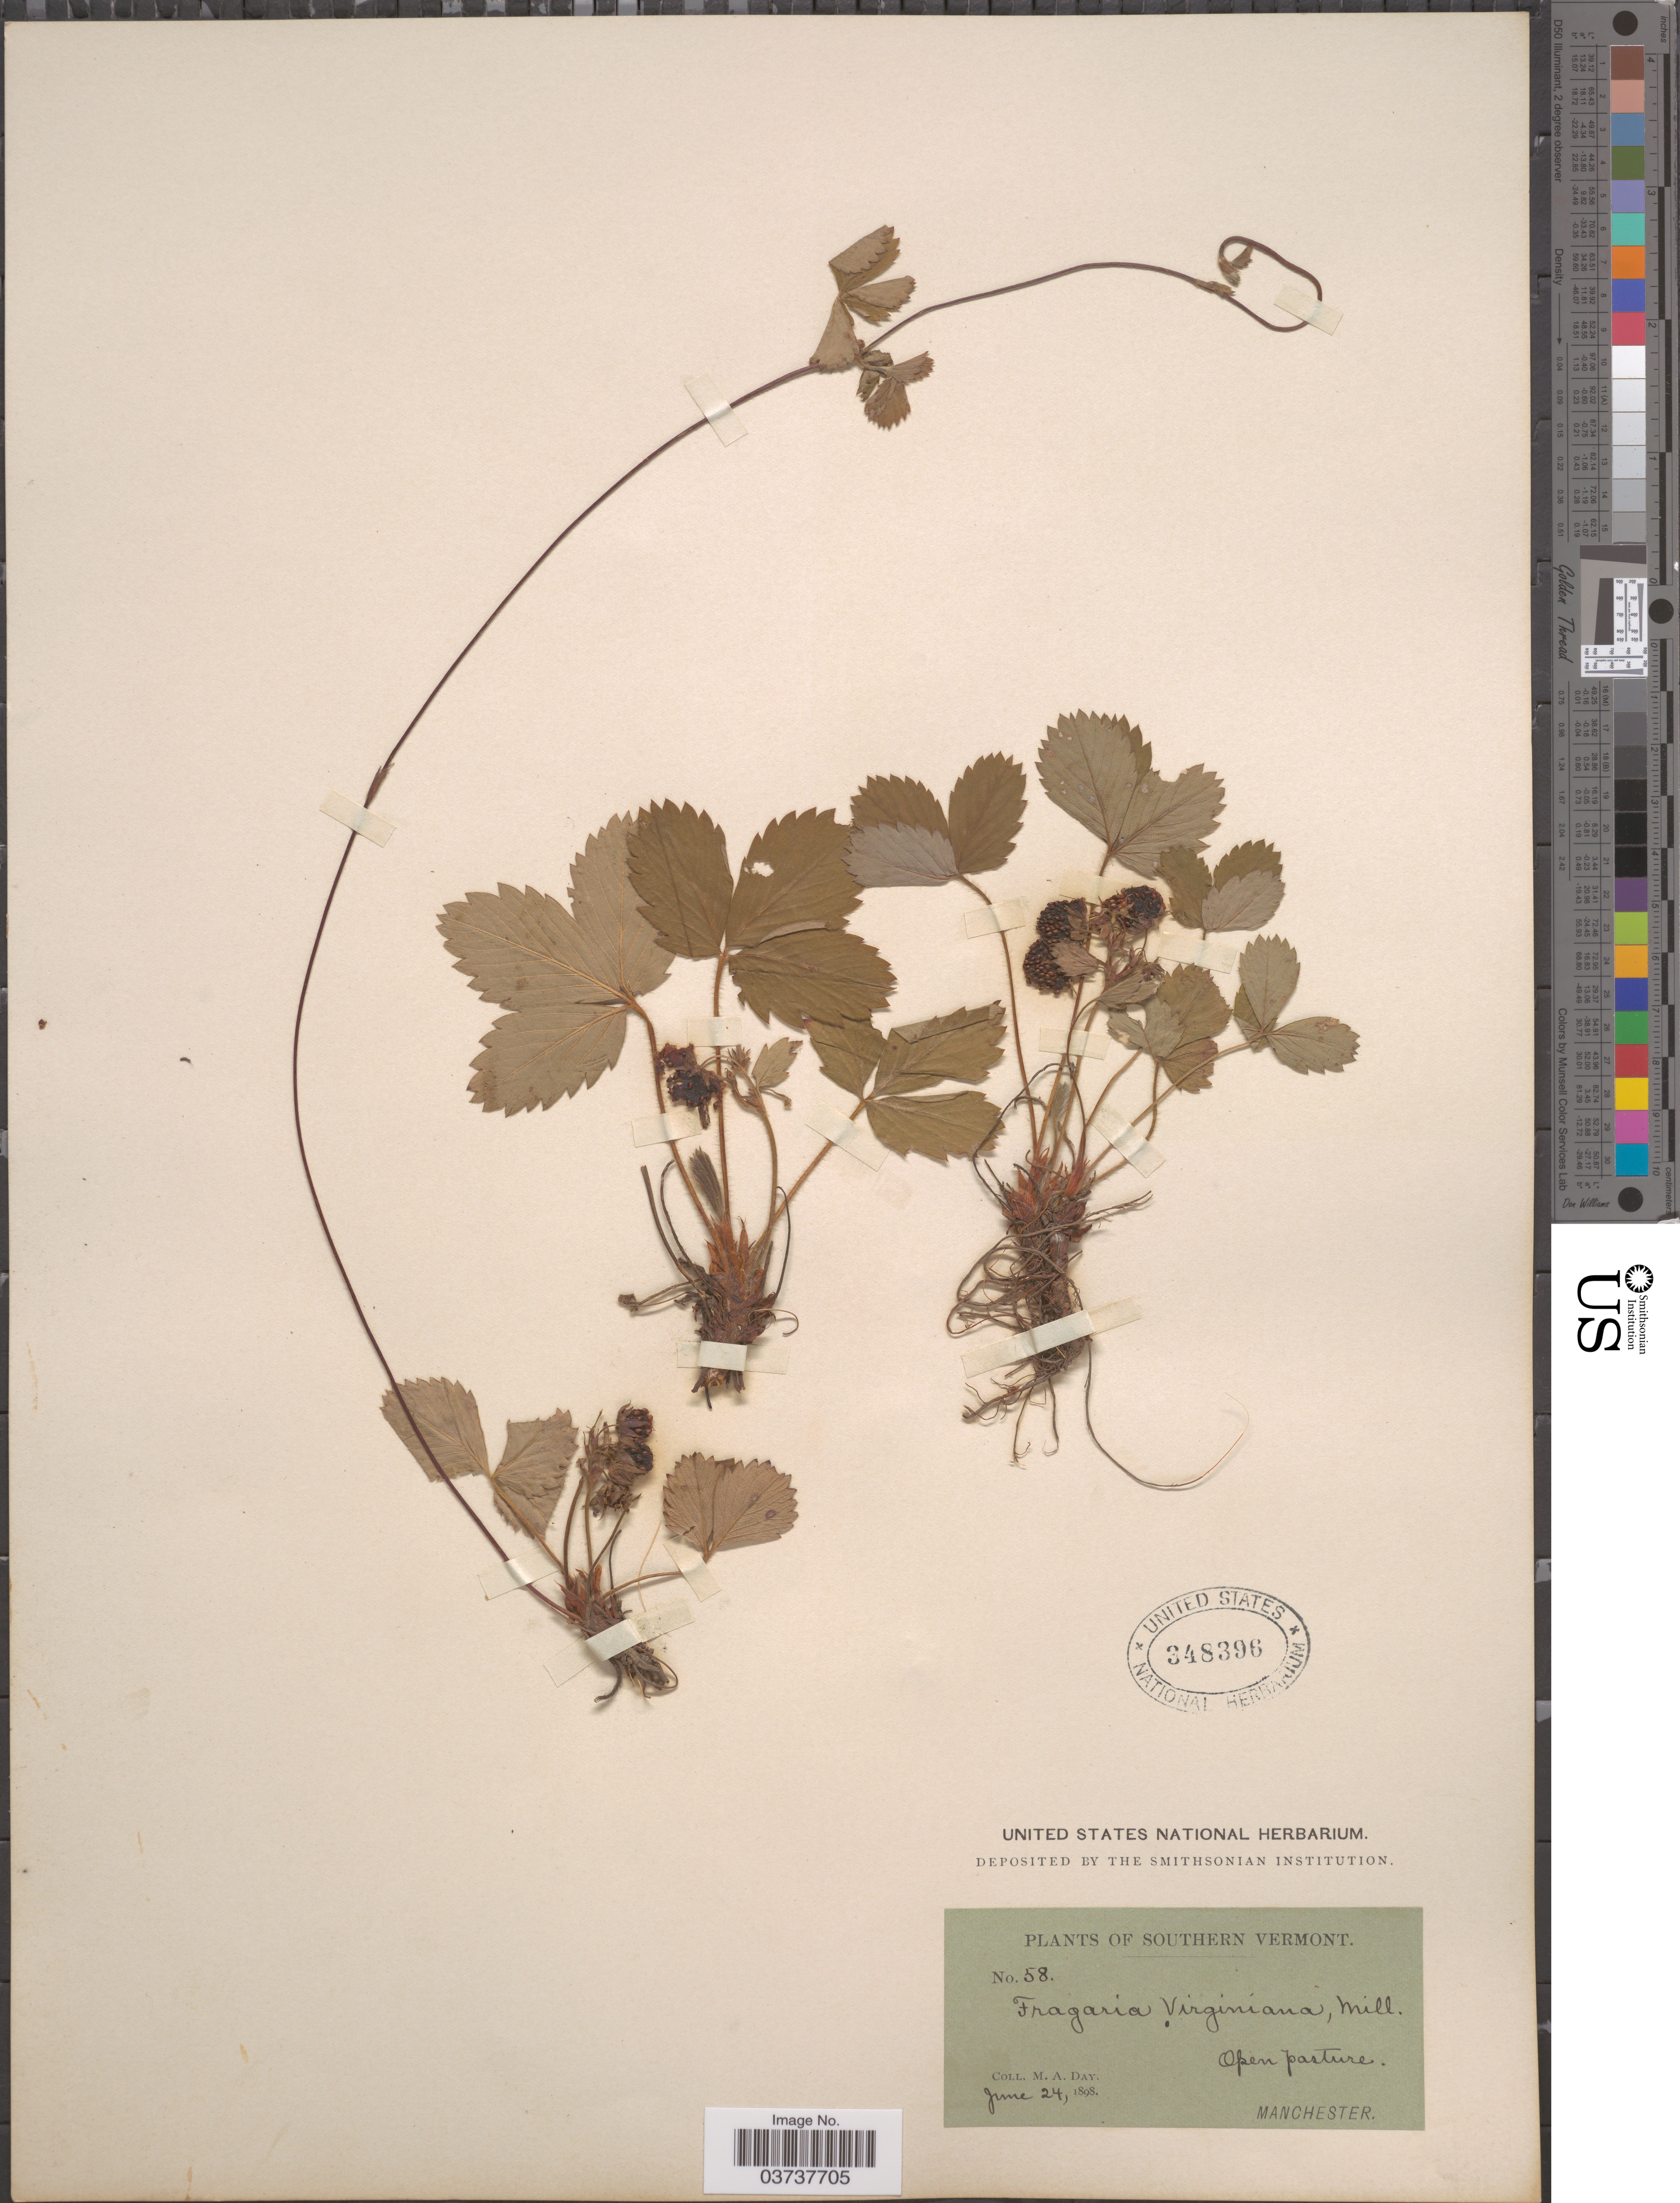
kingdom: Plantae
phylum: Tracheophyta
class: Magnoliopsida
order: Rosales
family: Rosaceae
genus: Fragaria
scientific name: Fragaria virginiana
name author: Mill.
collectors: M. Day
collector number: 58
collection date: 1898-06-24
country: United States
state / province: Vermont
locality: Southern Vermont. Manchester.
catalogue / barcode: US 348396